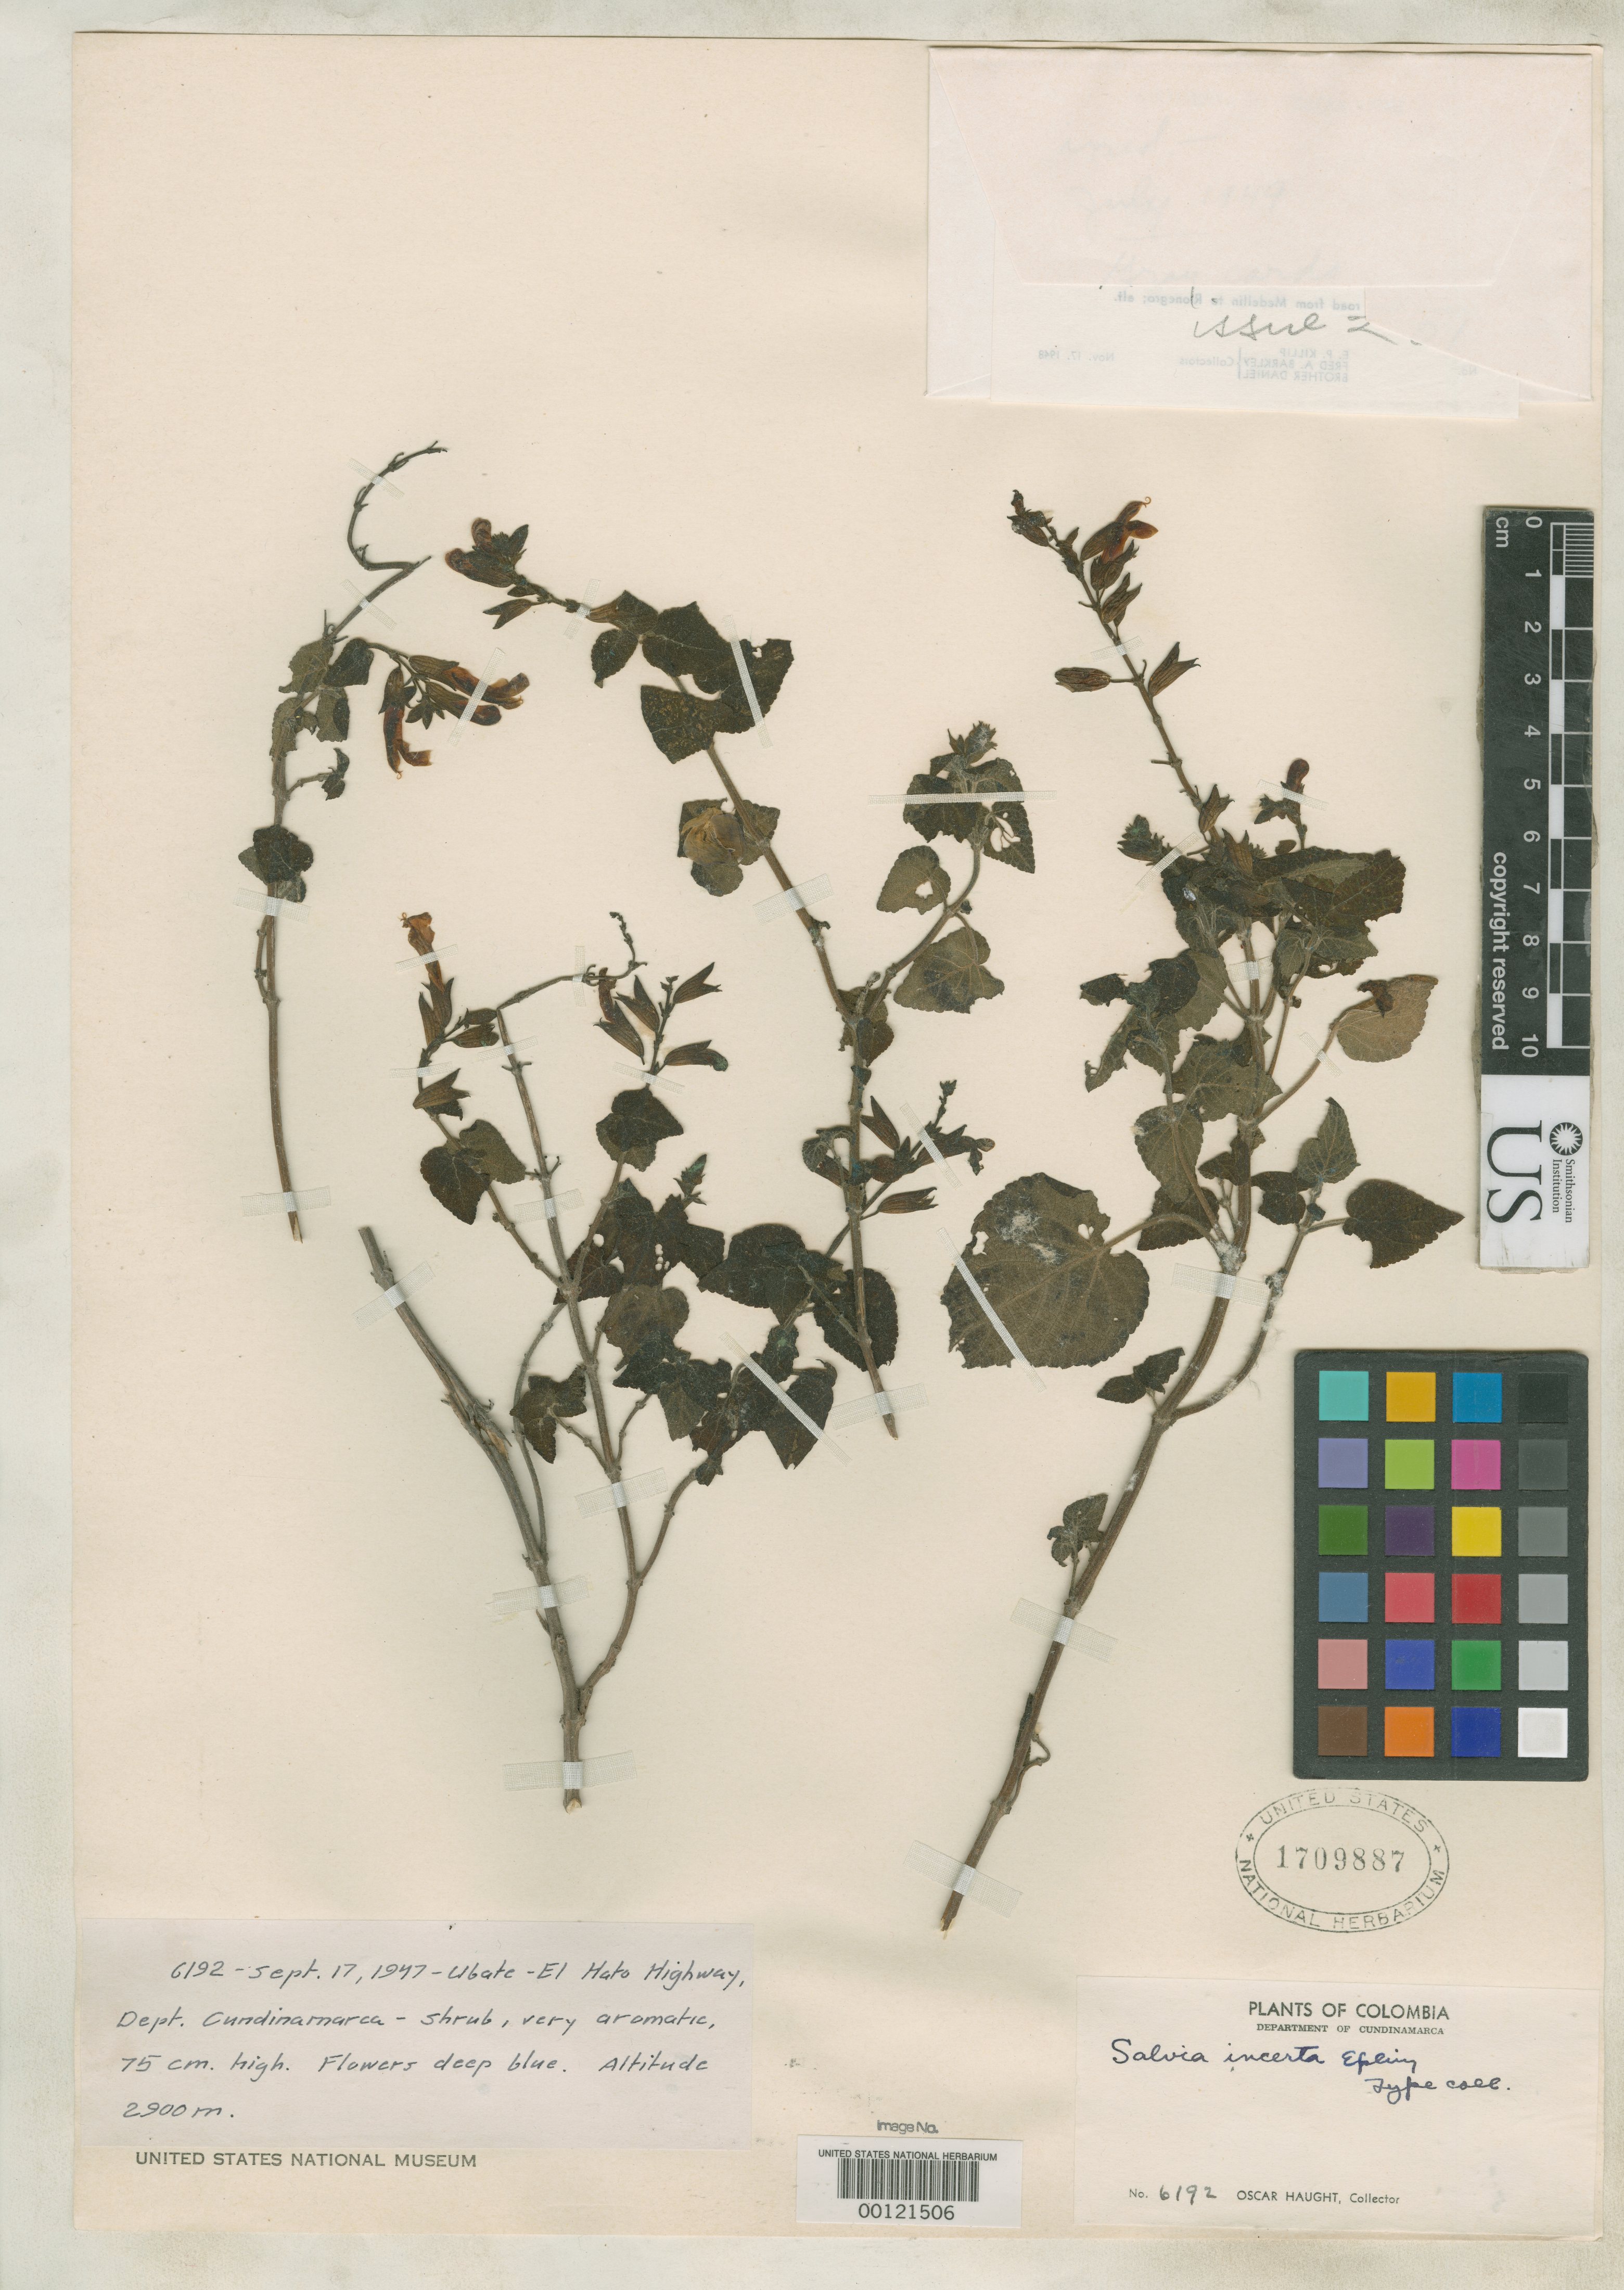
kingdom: Plantae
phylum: Tracheophyta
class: Magnoliopsida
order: Lamiales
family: Lamiaceae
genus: Salvia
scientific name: Salvia incerta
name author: Epling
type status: Isotype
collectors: O. L. Haught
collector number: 6192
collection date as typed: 17 Sep 1947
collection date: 1947-09-17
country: Colombia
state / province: Cundinamarca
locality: Urbate - El Hato Hwy.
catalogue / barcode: US 1709887